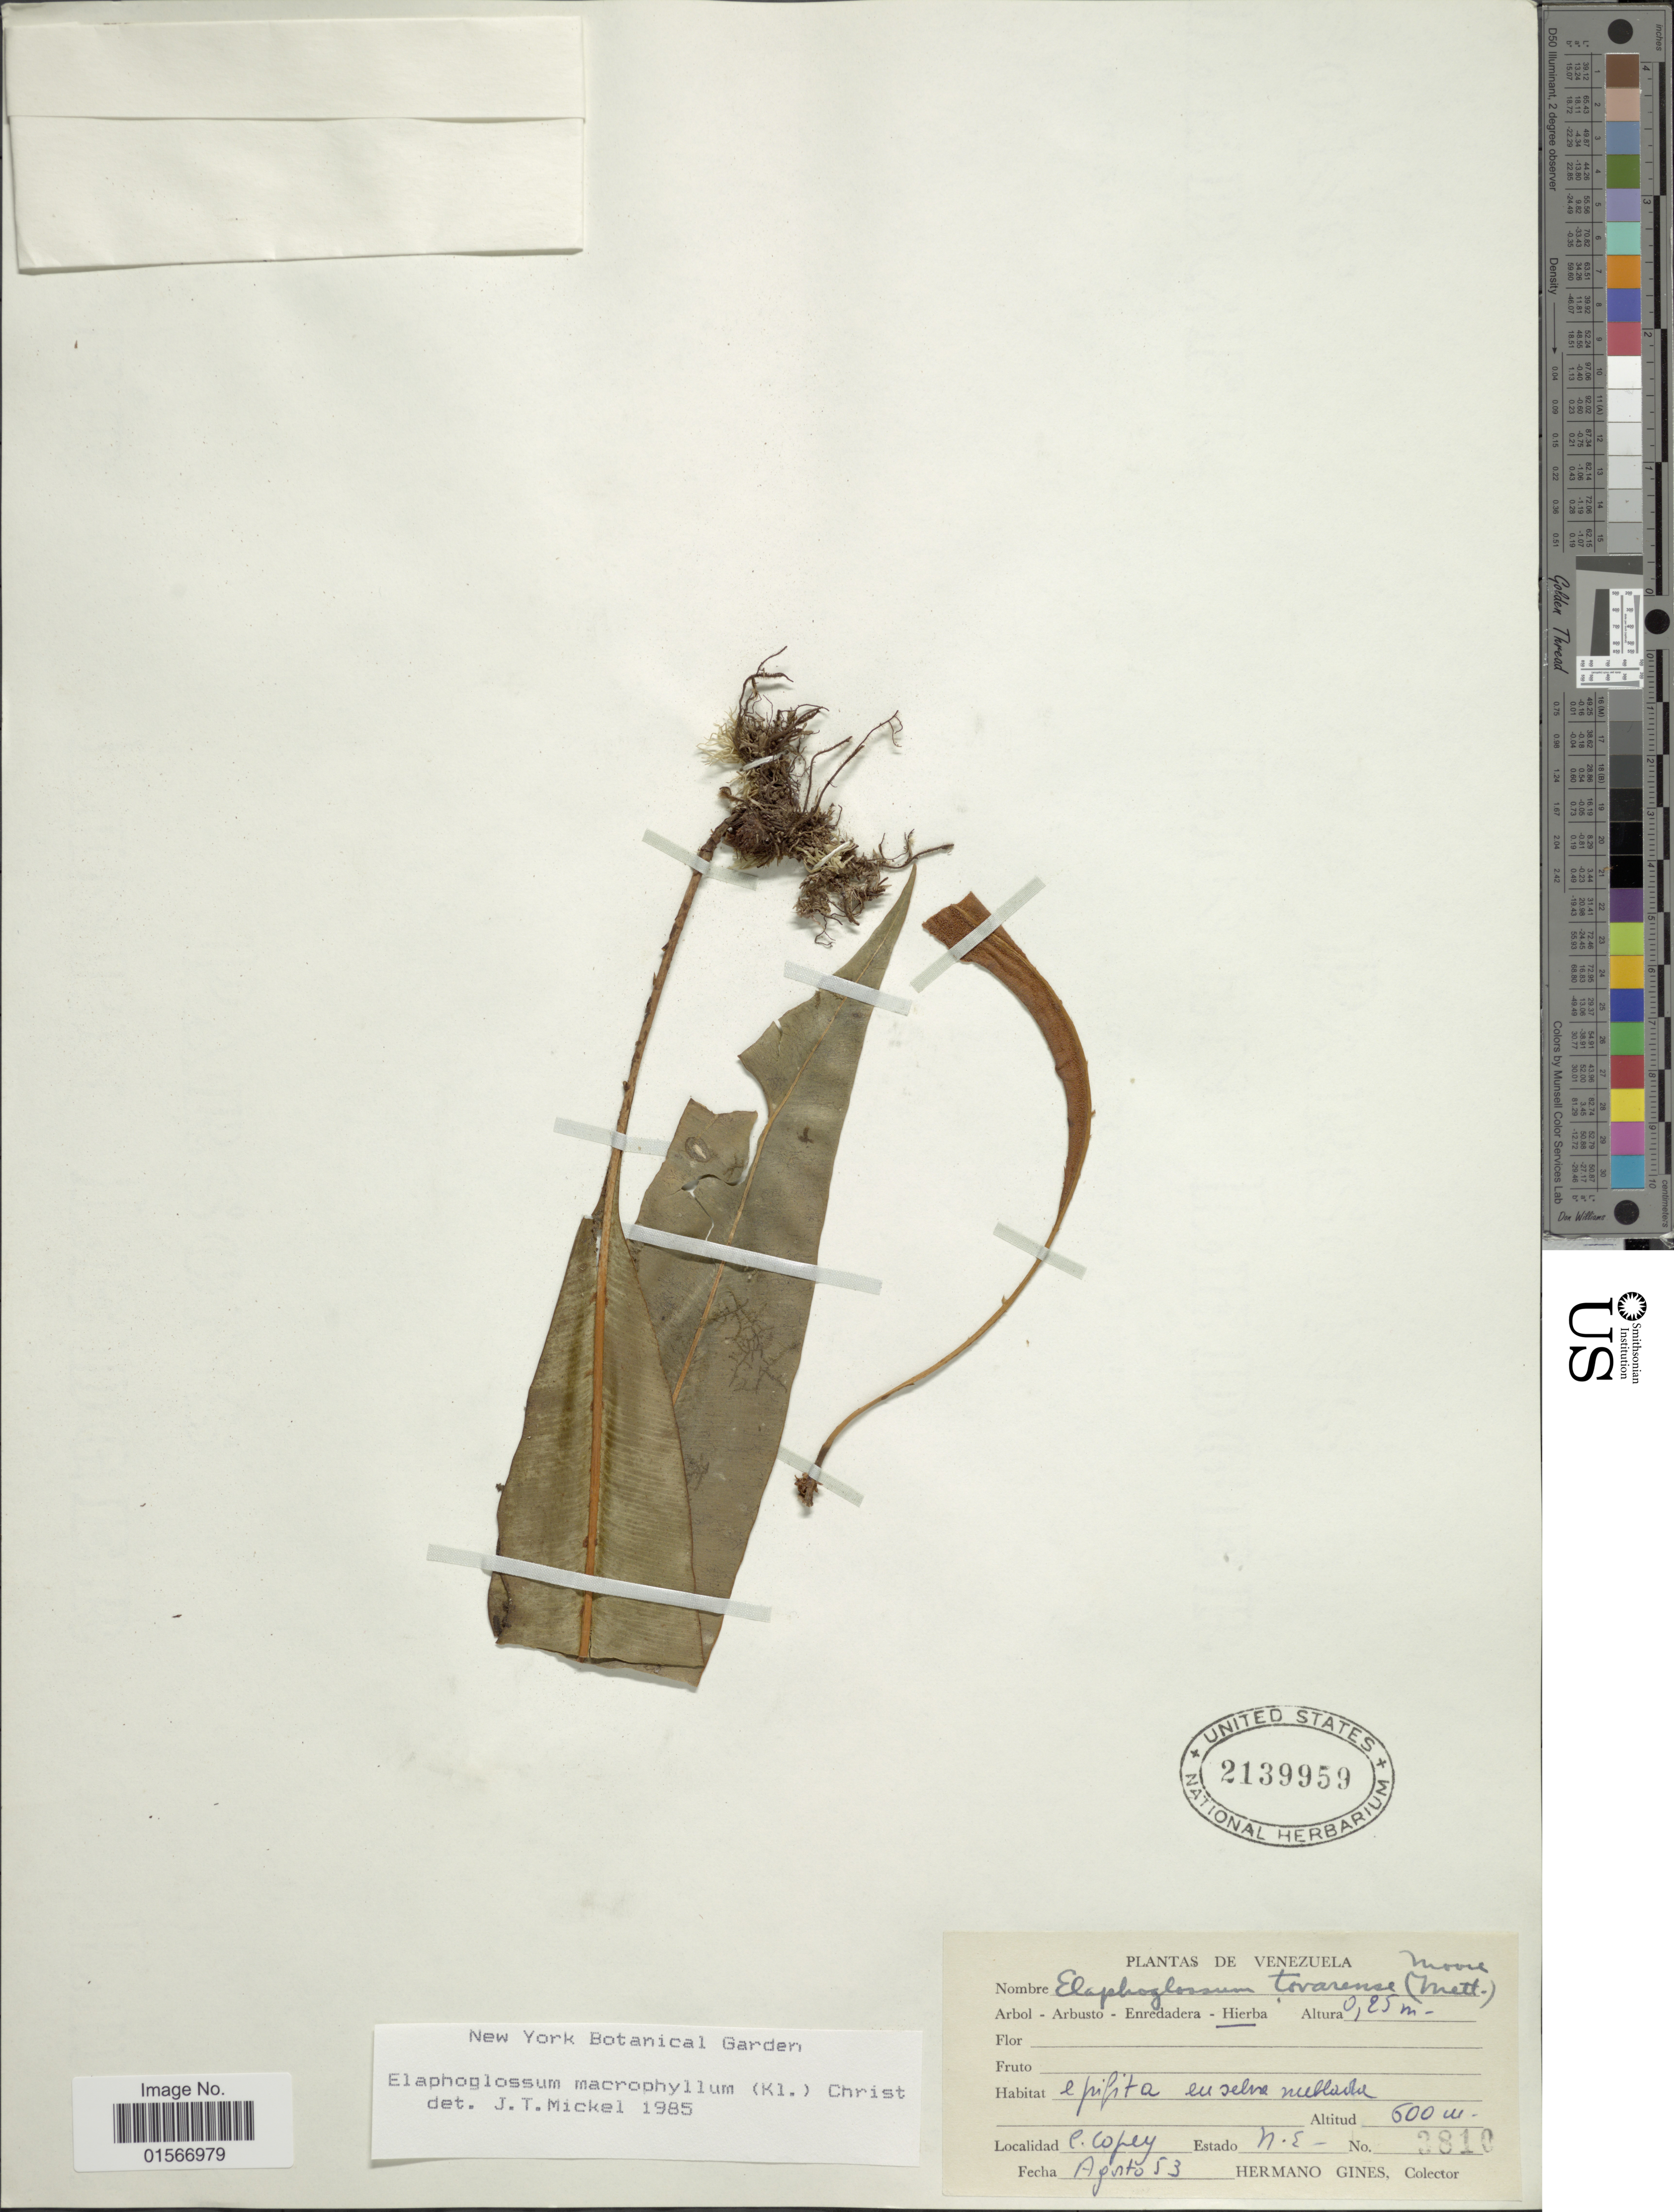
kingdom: Plantae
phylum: Tracheophyta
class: Polypodiopsida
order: Polypodiales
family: Dryopteridaceae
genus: Elaphoglossum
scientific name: Elaphoglossum macrophyllum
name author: (Mett. ex Kuhn) Christ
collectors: Bro. Gines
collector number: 3810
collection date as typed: Transcribed d/m/y: /8/53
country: Venezuela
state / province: Nueva Esparta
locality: C, Copey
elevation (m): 600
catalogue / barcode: US 2139959